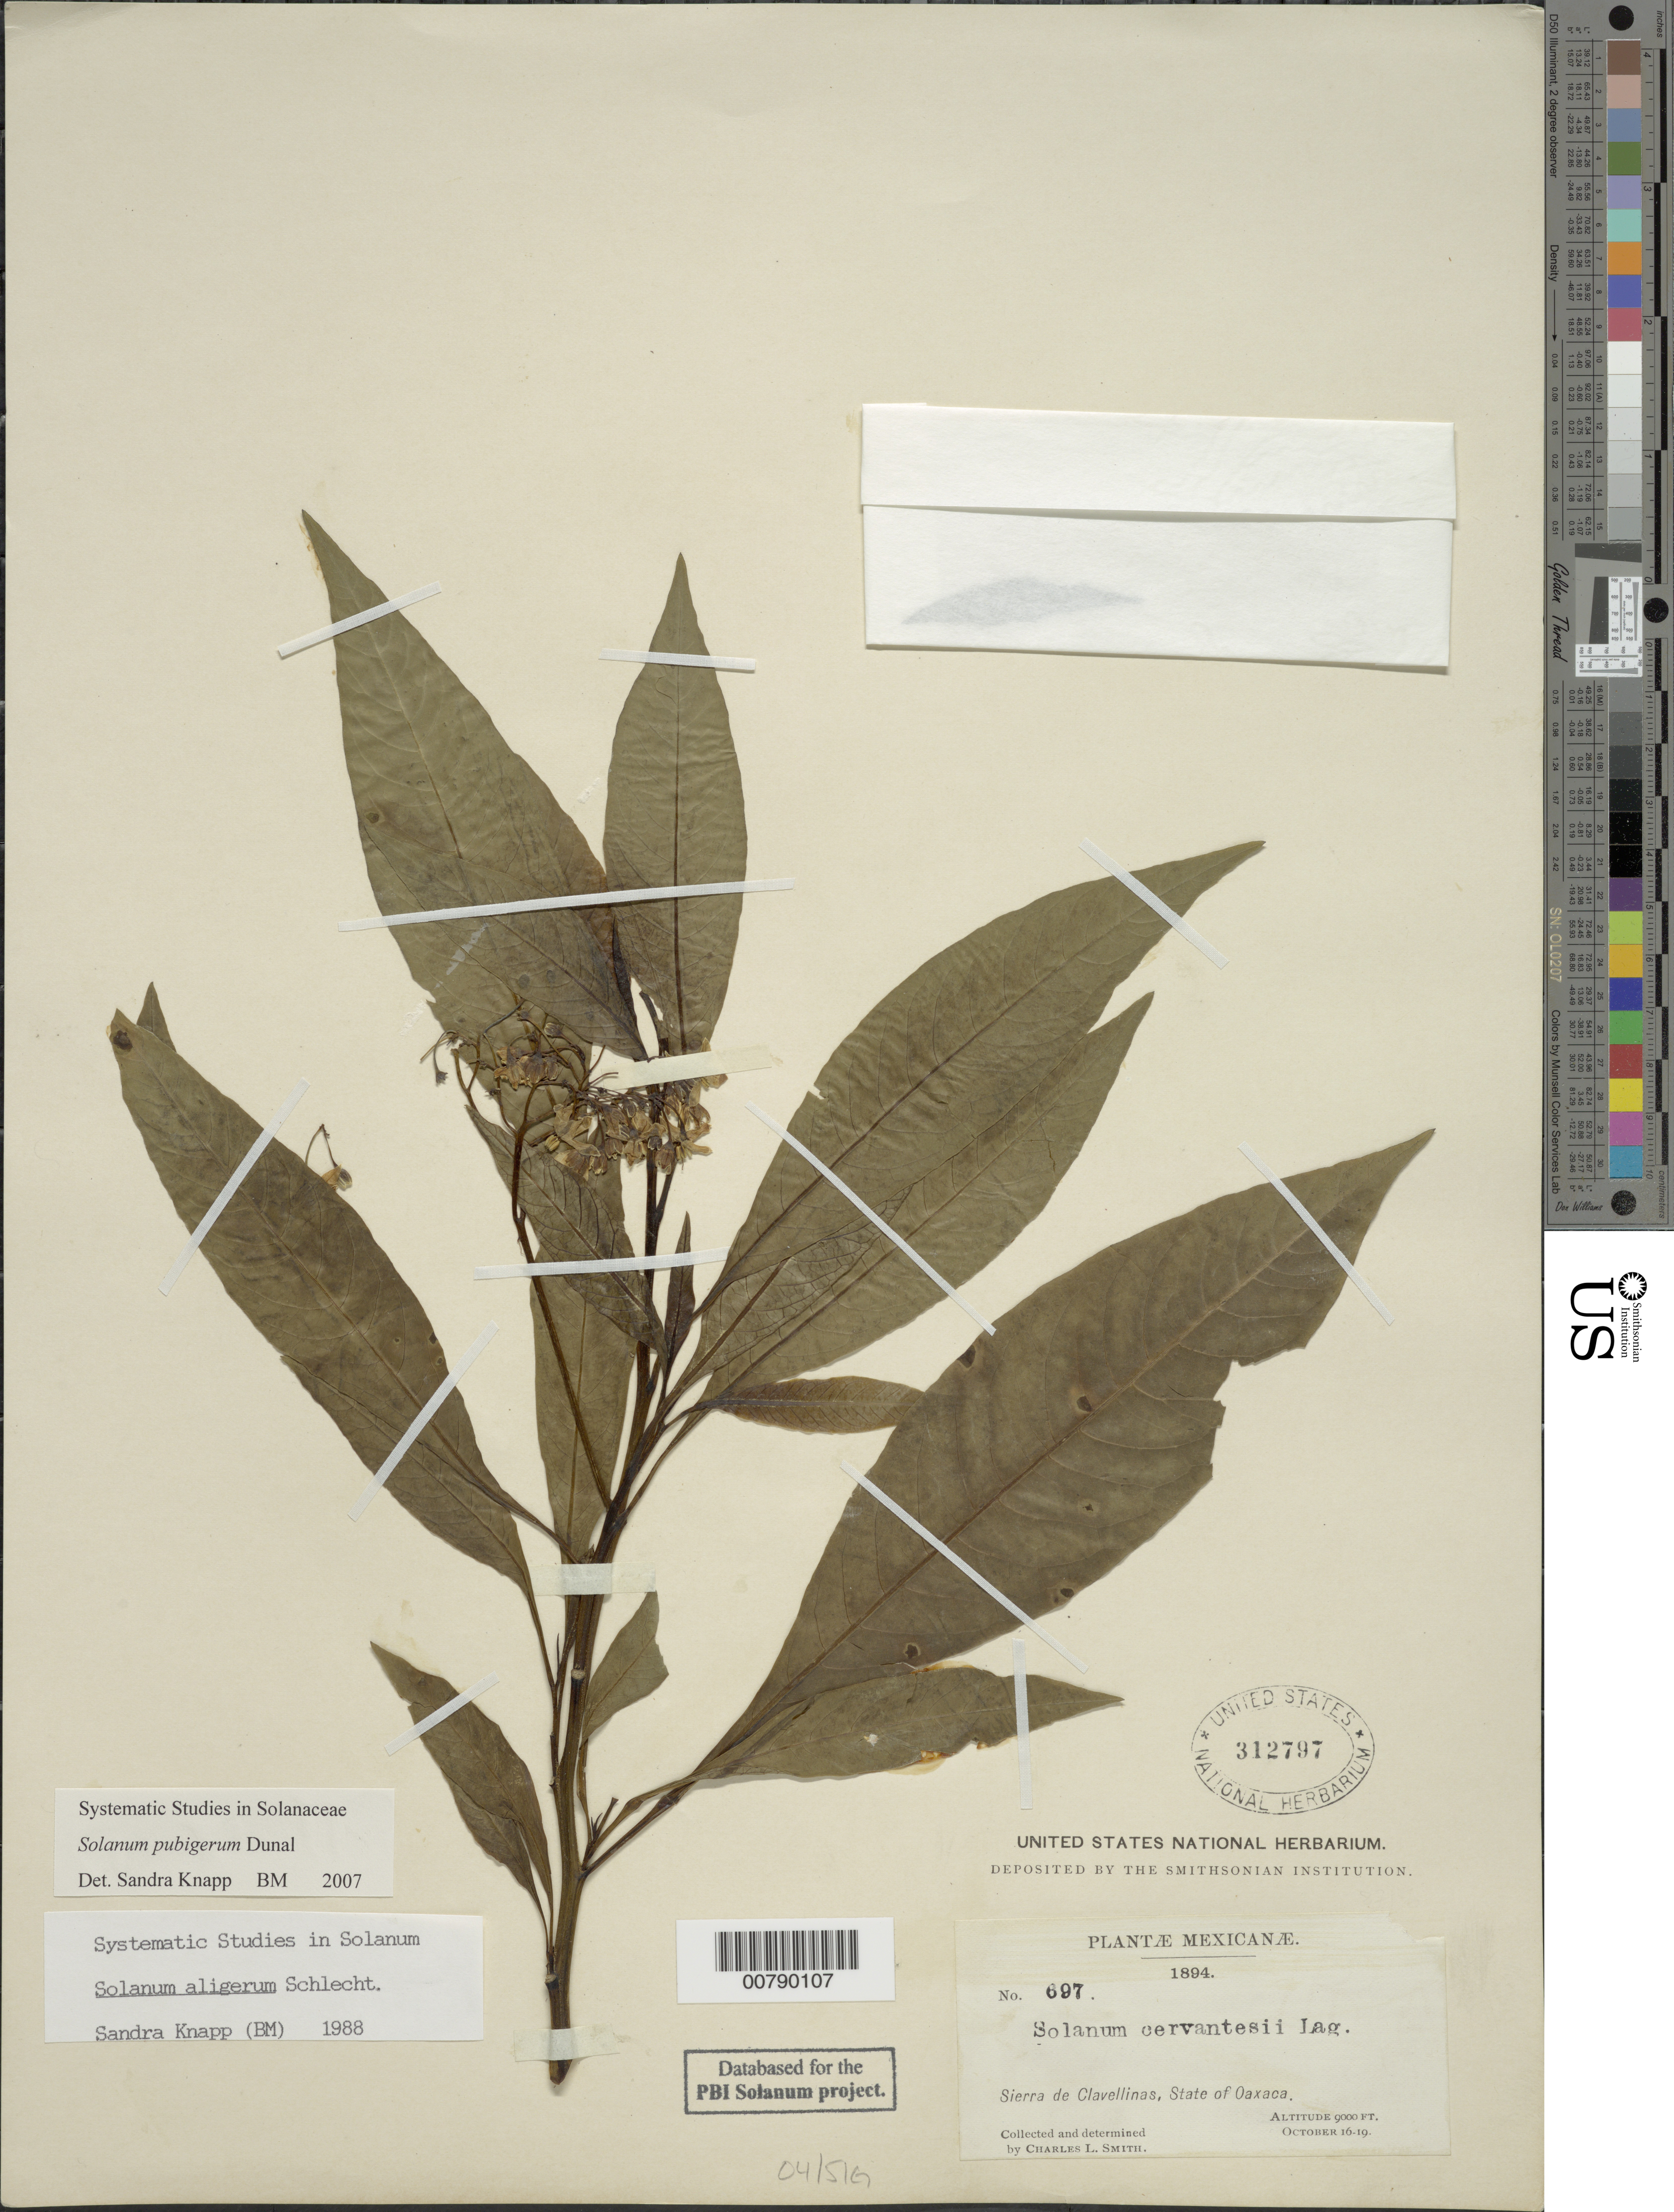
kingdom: Plantae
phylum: Tracheophyta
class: Magnoliopsida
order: Solanales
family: Solanaceae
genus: Solanum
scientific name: Solanum pubigerum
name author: Dunal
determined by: Knapp, S. D.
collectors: C. L. Smith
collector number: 697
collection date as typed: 16 Oct 1894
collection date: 1894-10-16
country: Mexico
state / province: Oaxaca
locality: Sierra de Clavellinas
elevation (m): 2743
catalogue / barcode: US 312797